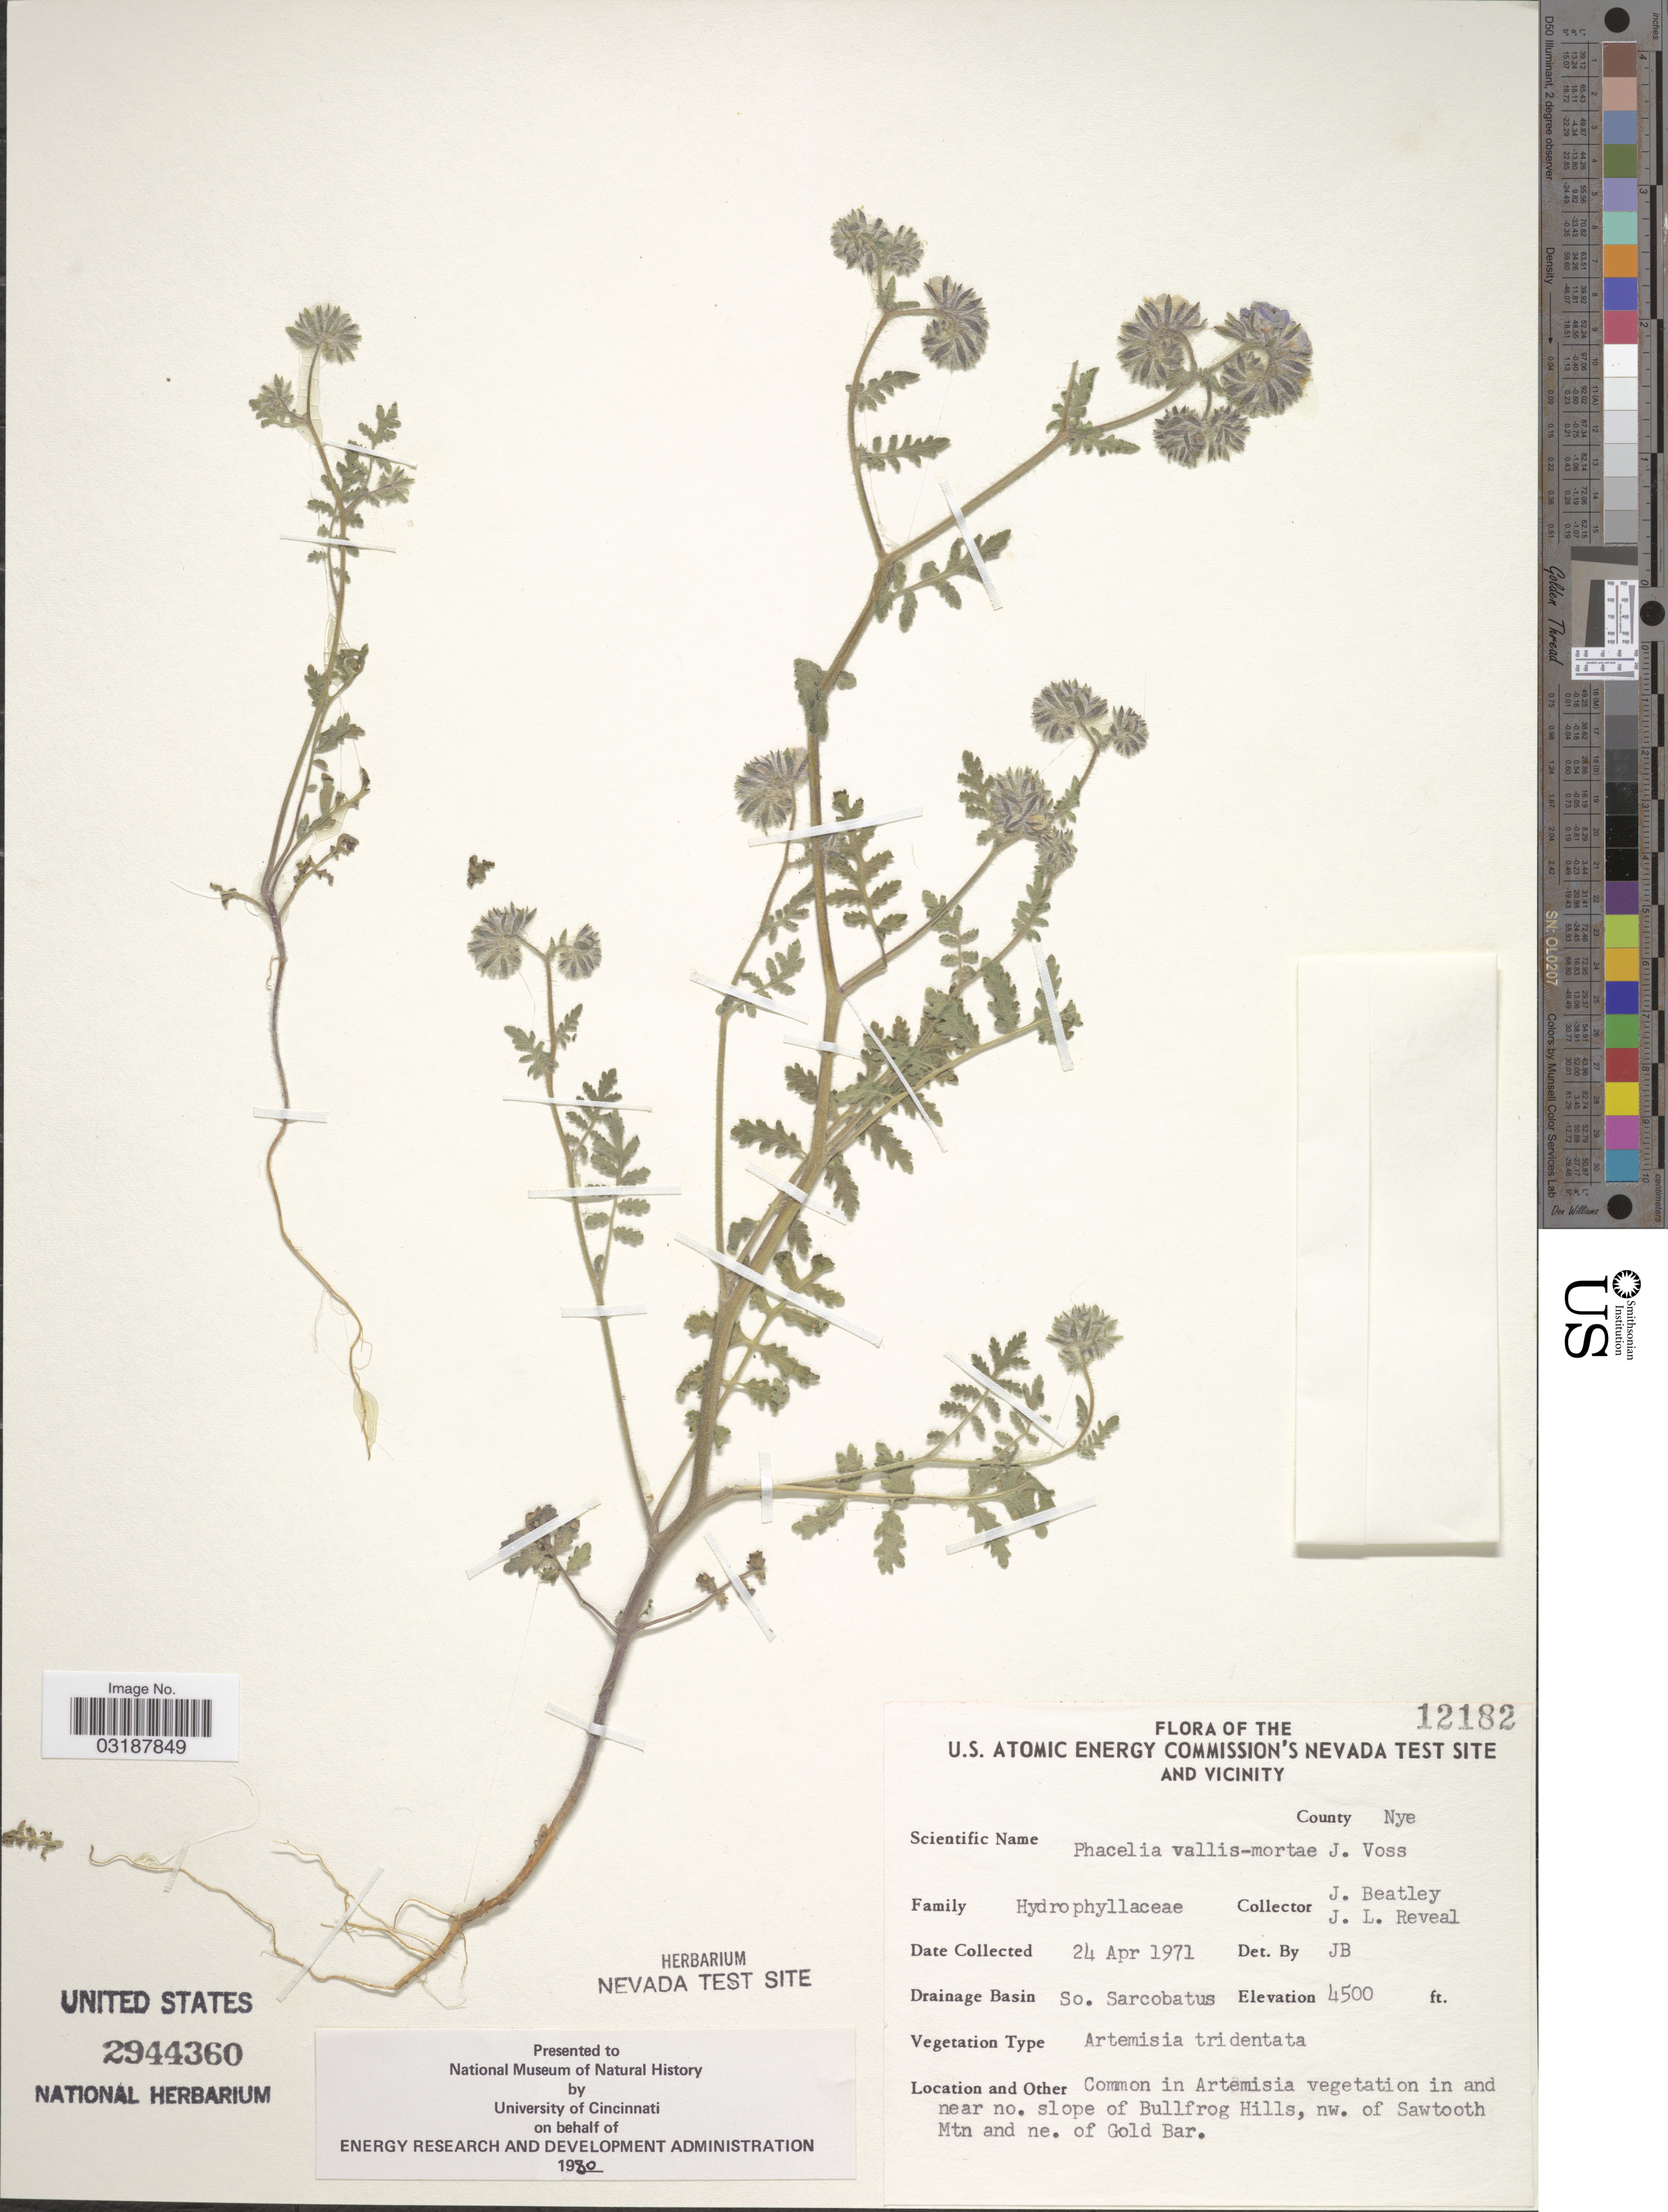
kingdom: Plantae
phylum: Tracheophyta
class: Magnoliopsida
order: Boraginales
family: Hydrophyllaceae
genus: Phacelia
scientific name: Phacelia vallis-mortae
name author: J.W. Voss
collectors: J. C. Beatley & J. L. Reveal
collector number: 12182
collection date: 1971-04-24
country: United States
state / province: Nevada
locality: The U.S. Atomic Energy Commission's Nevada Test Site And Vicinity, County Nye. Drainage Basin So. Sarcobatus, Common in Artemisia vegetation in and near no. slope of Bullfrog Hills, nw. of Sawtooth Mtn and ne. of Gold Bar.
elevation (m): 1372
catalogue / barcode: US 2944360